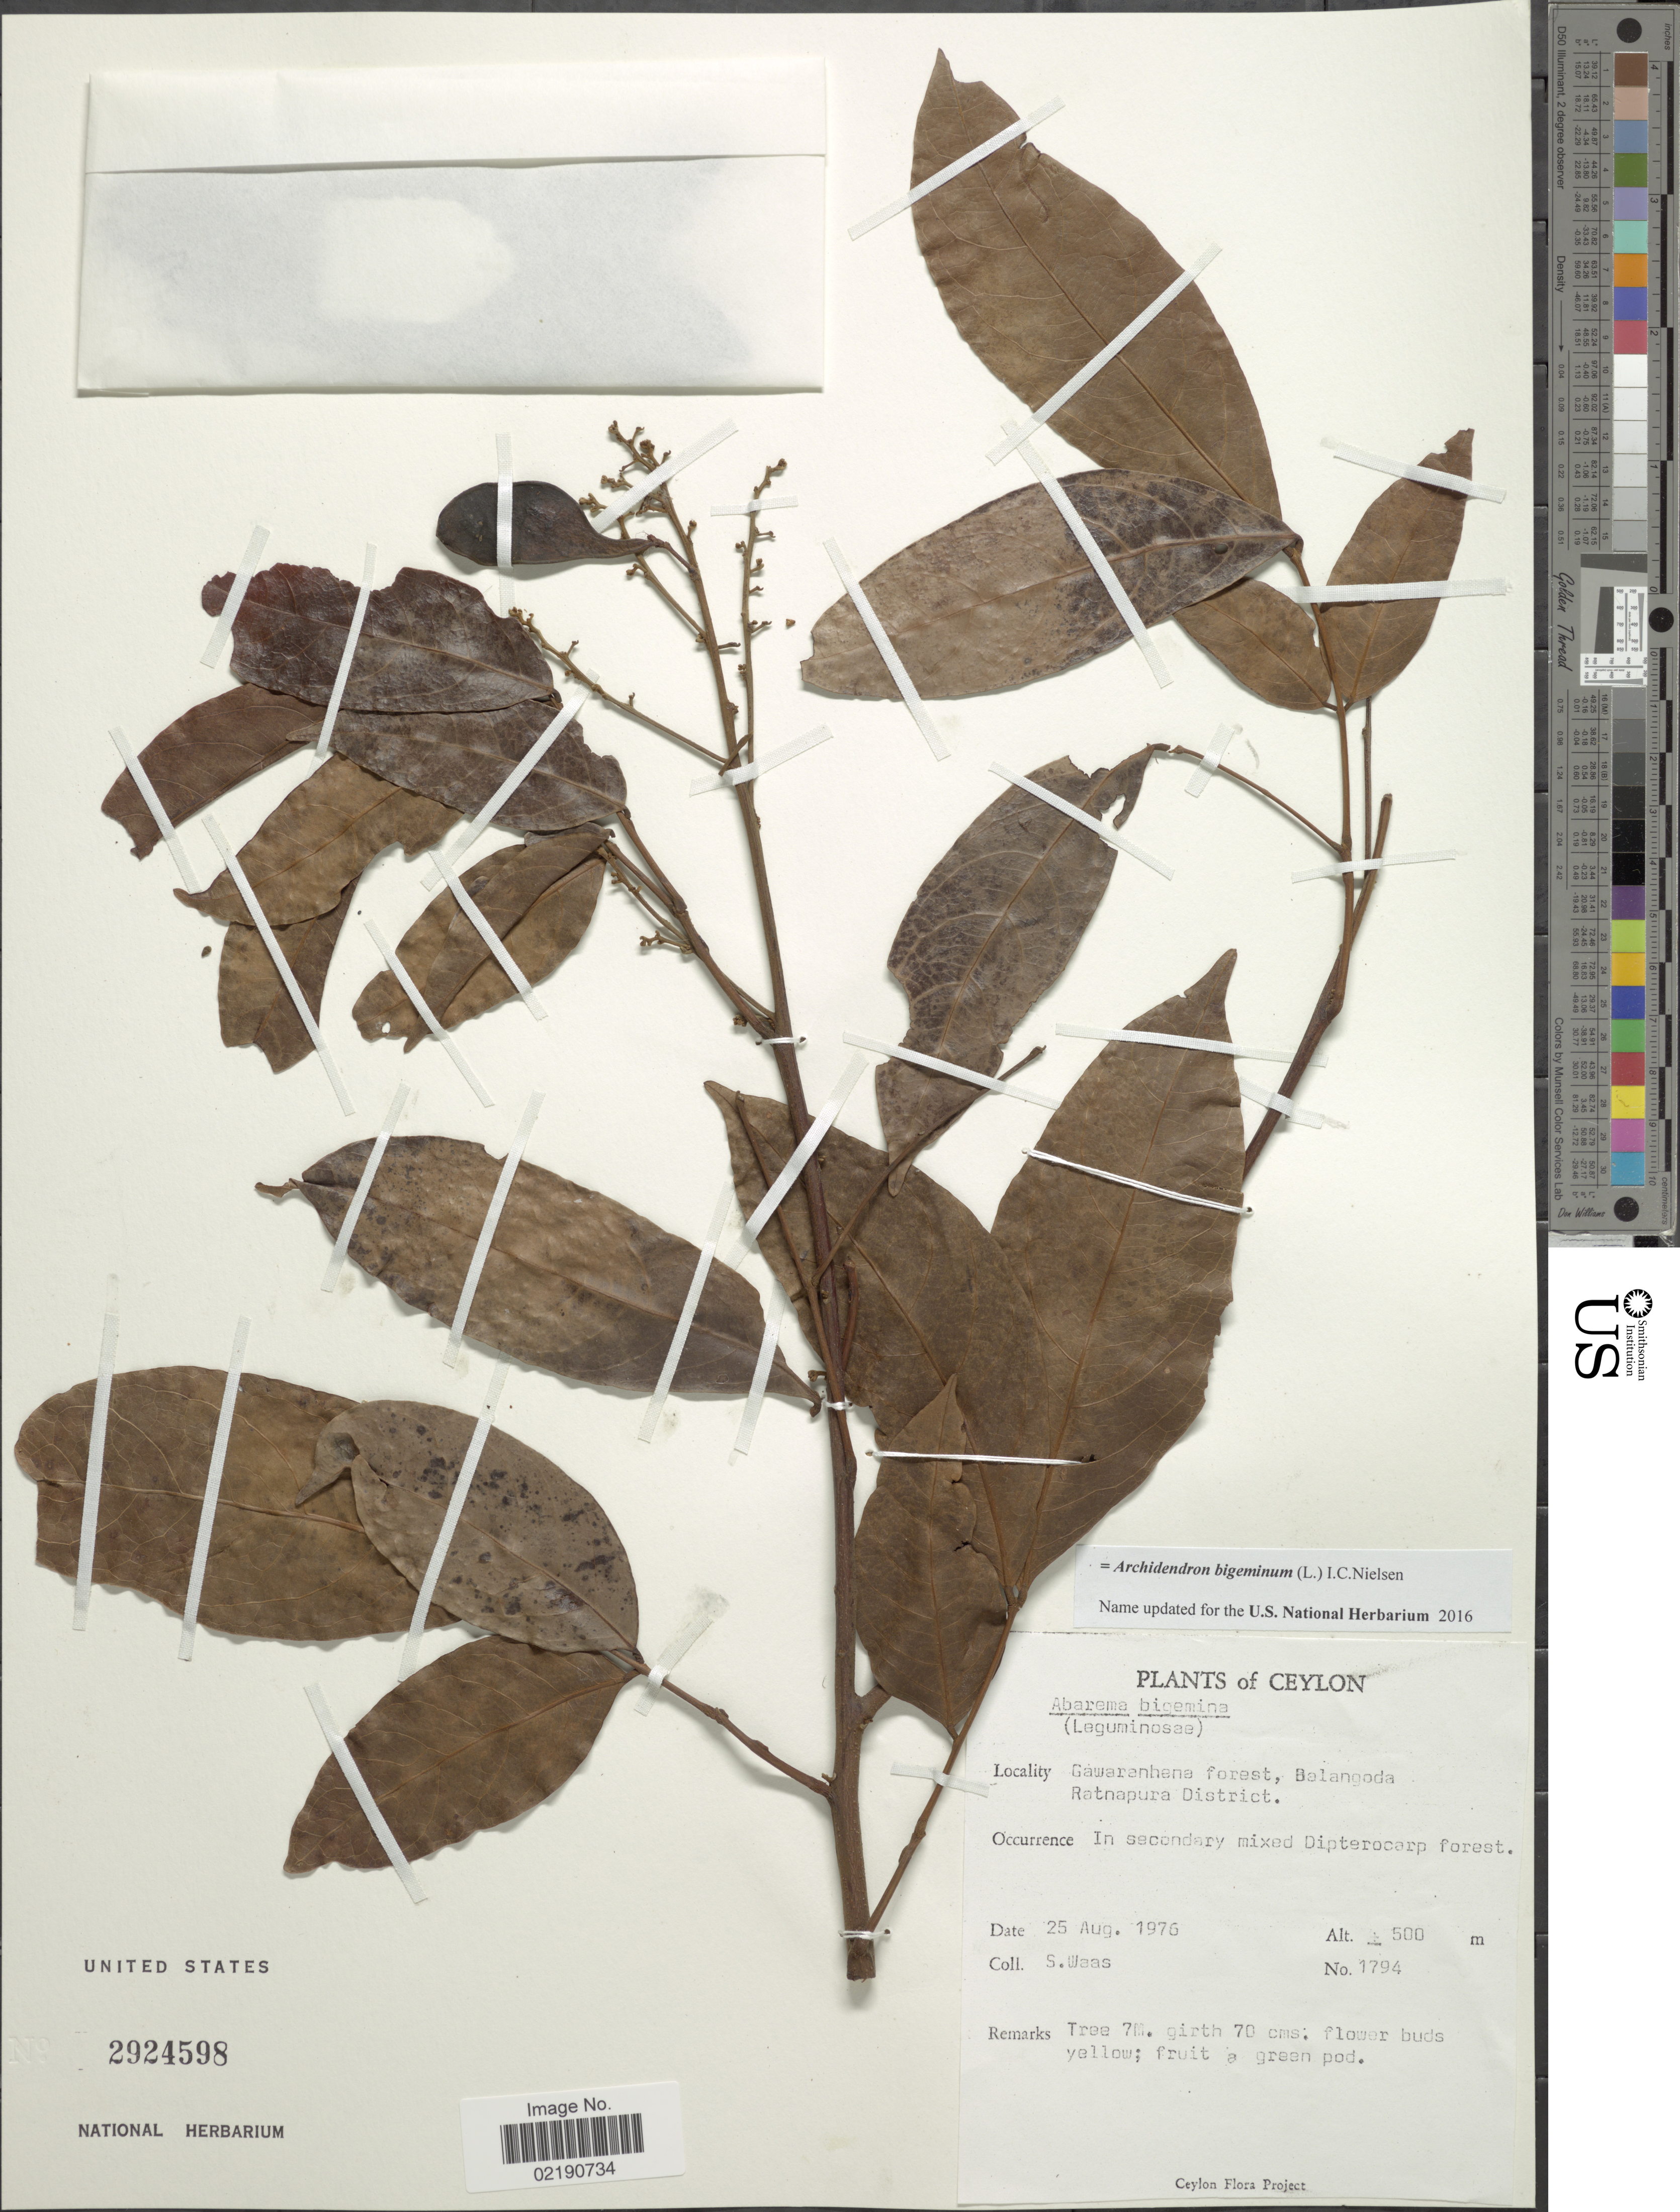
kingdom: Plantae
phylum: Tracheophyta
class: Magnoliopsida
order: Fabales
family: Fabaceae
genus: Archidendron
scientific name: Archidendron bigeminum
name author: I.C. Nielsen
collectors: S. Waas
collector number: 1794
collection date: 1976-08-25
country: Sri Lanka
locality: Ceylon, Gawaranhene forest, Balangoda, Ratnapura District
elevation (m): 500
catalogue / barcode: US 2924598